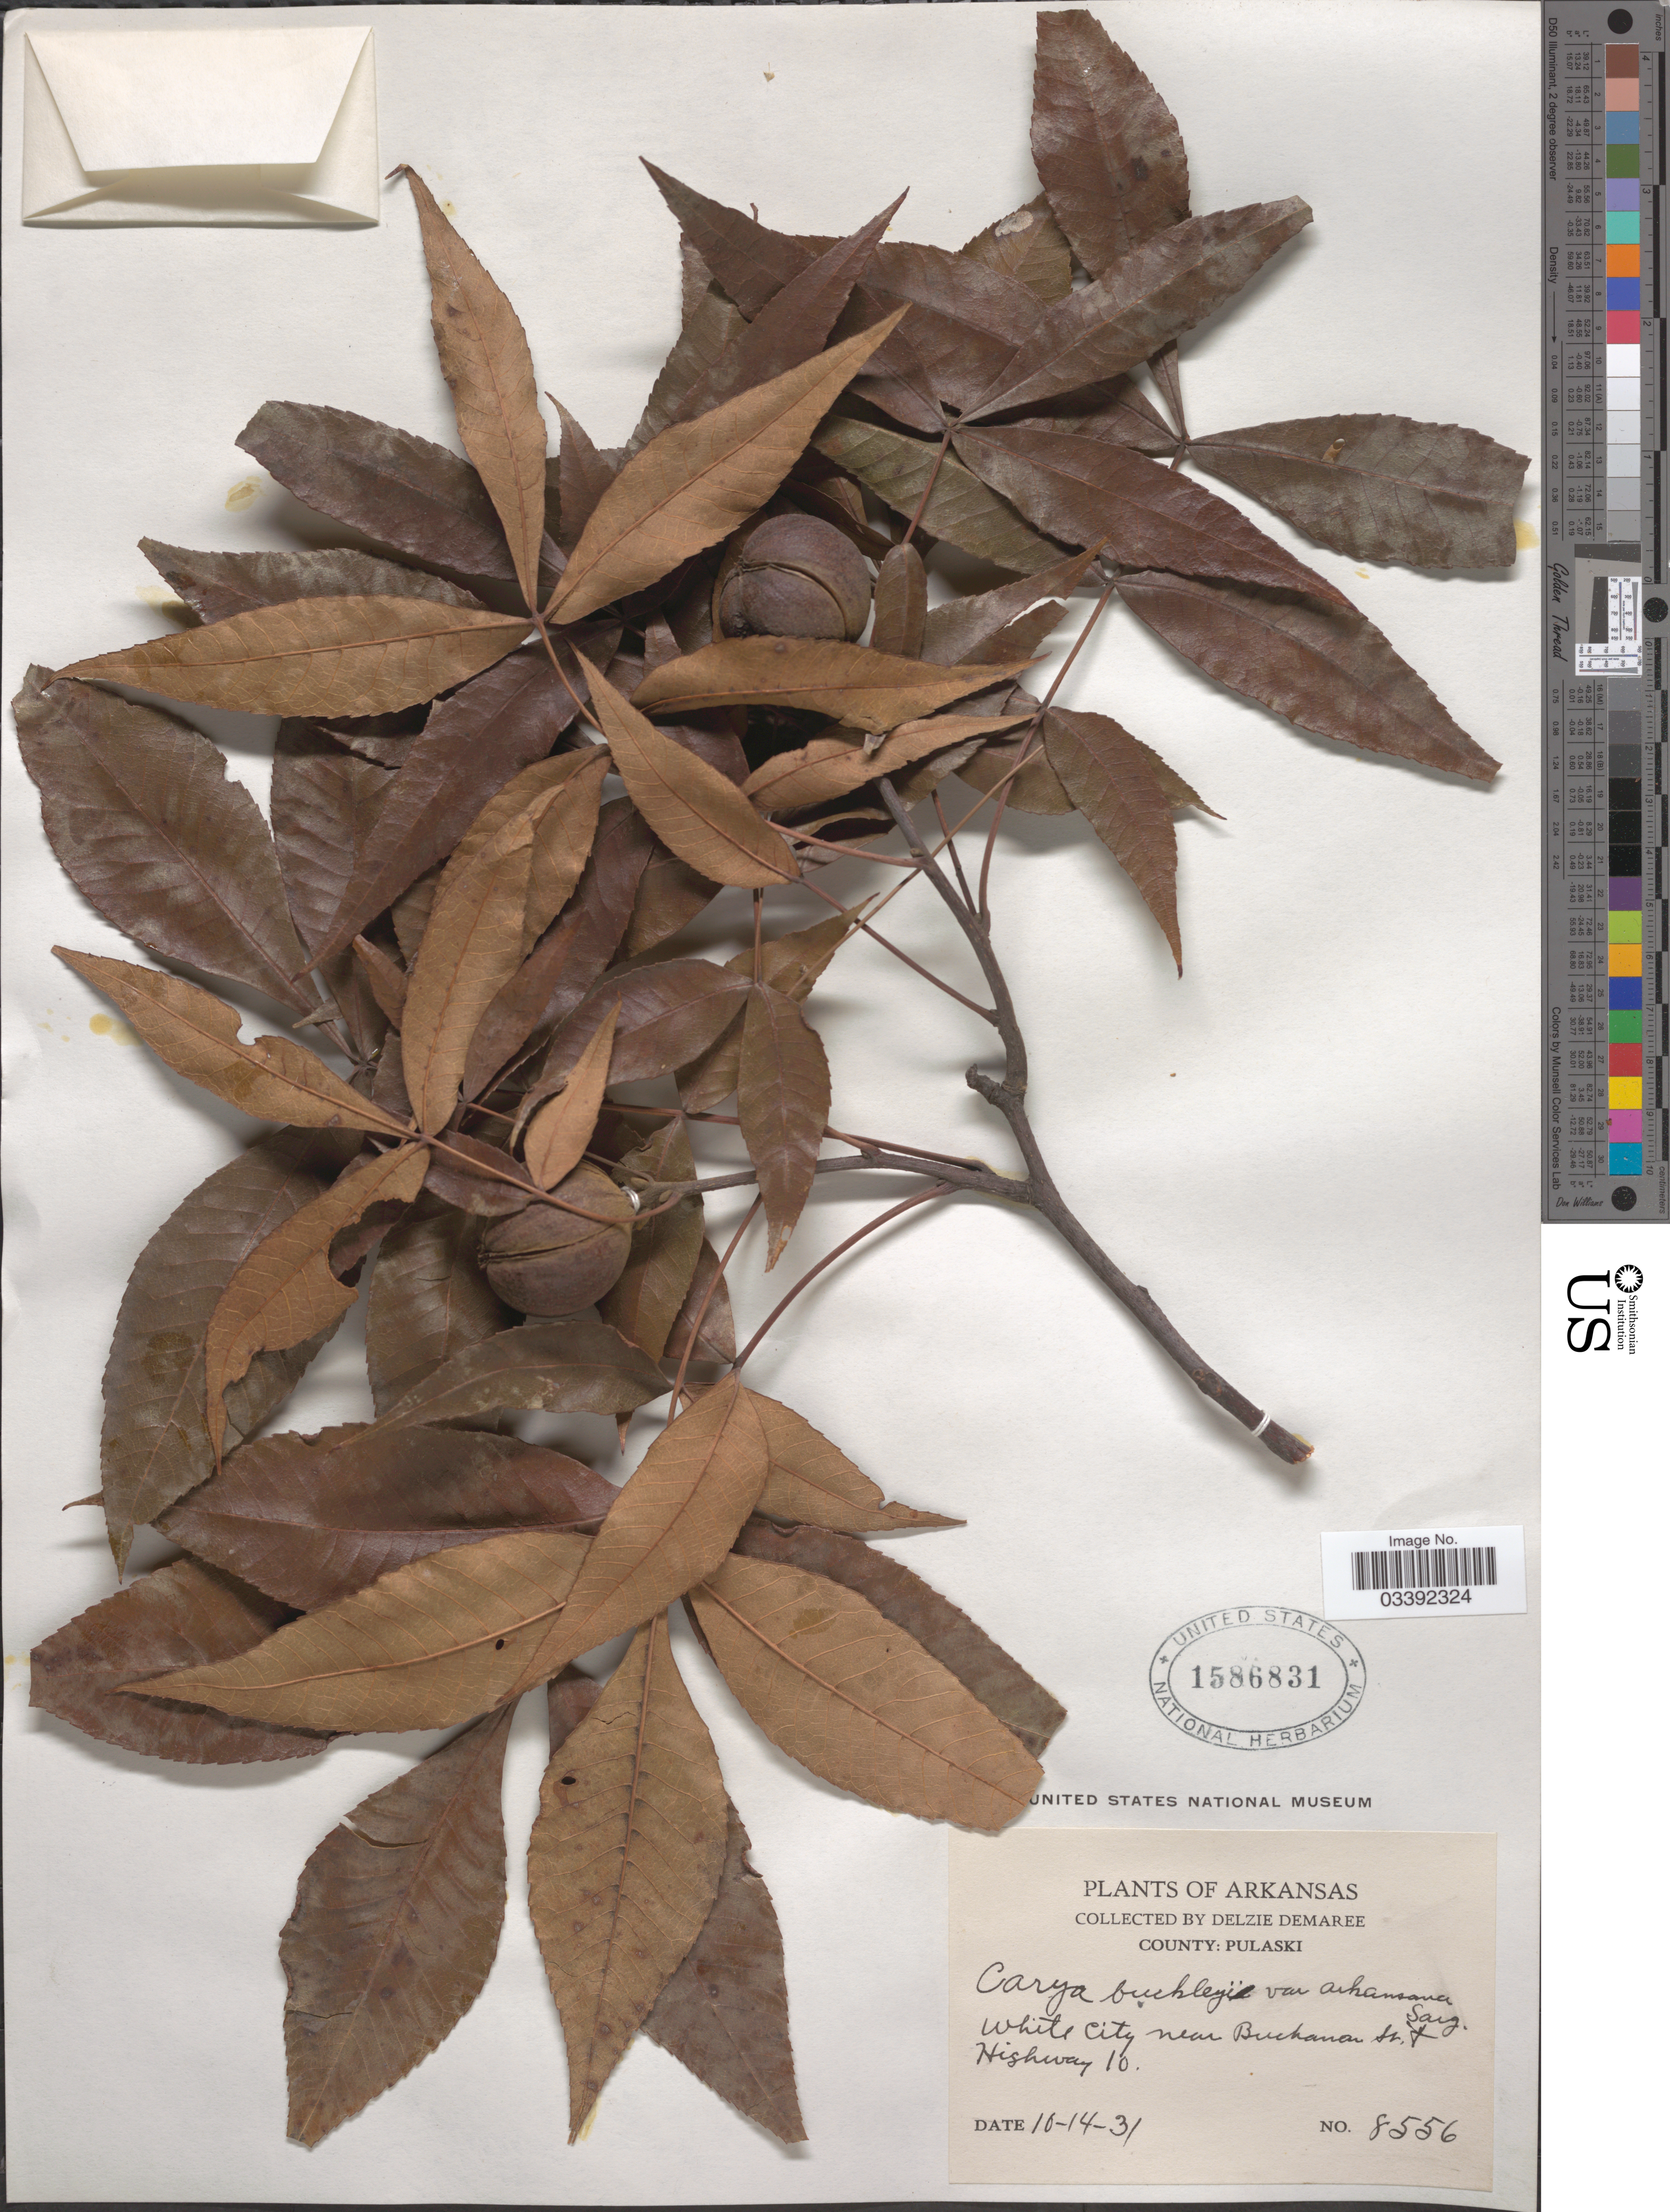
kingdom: Plantae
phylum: Tracheophyta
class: Magnoliopsida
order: Fagales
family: Juglandaceae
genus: Carya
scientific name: Carya texana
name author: Buckley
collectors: D. Demaree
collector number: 8556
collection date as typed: Transcribed d/m/y: 14/10/31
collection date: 1931-10-14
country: United States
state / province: Arkansas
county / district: Pulaski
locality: County: Pulaski. White City near Buchanan St. + (and) Highway 10.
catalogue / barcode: US 1586831